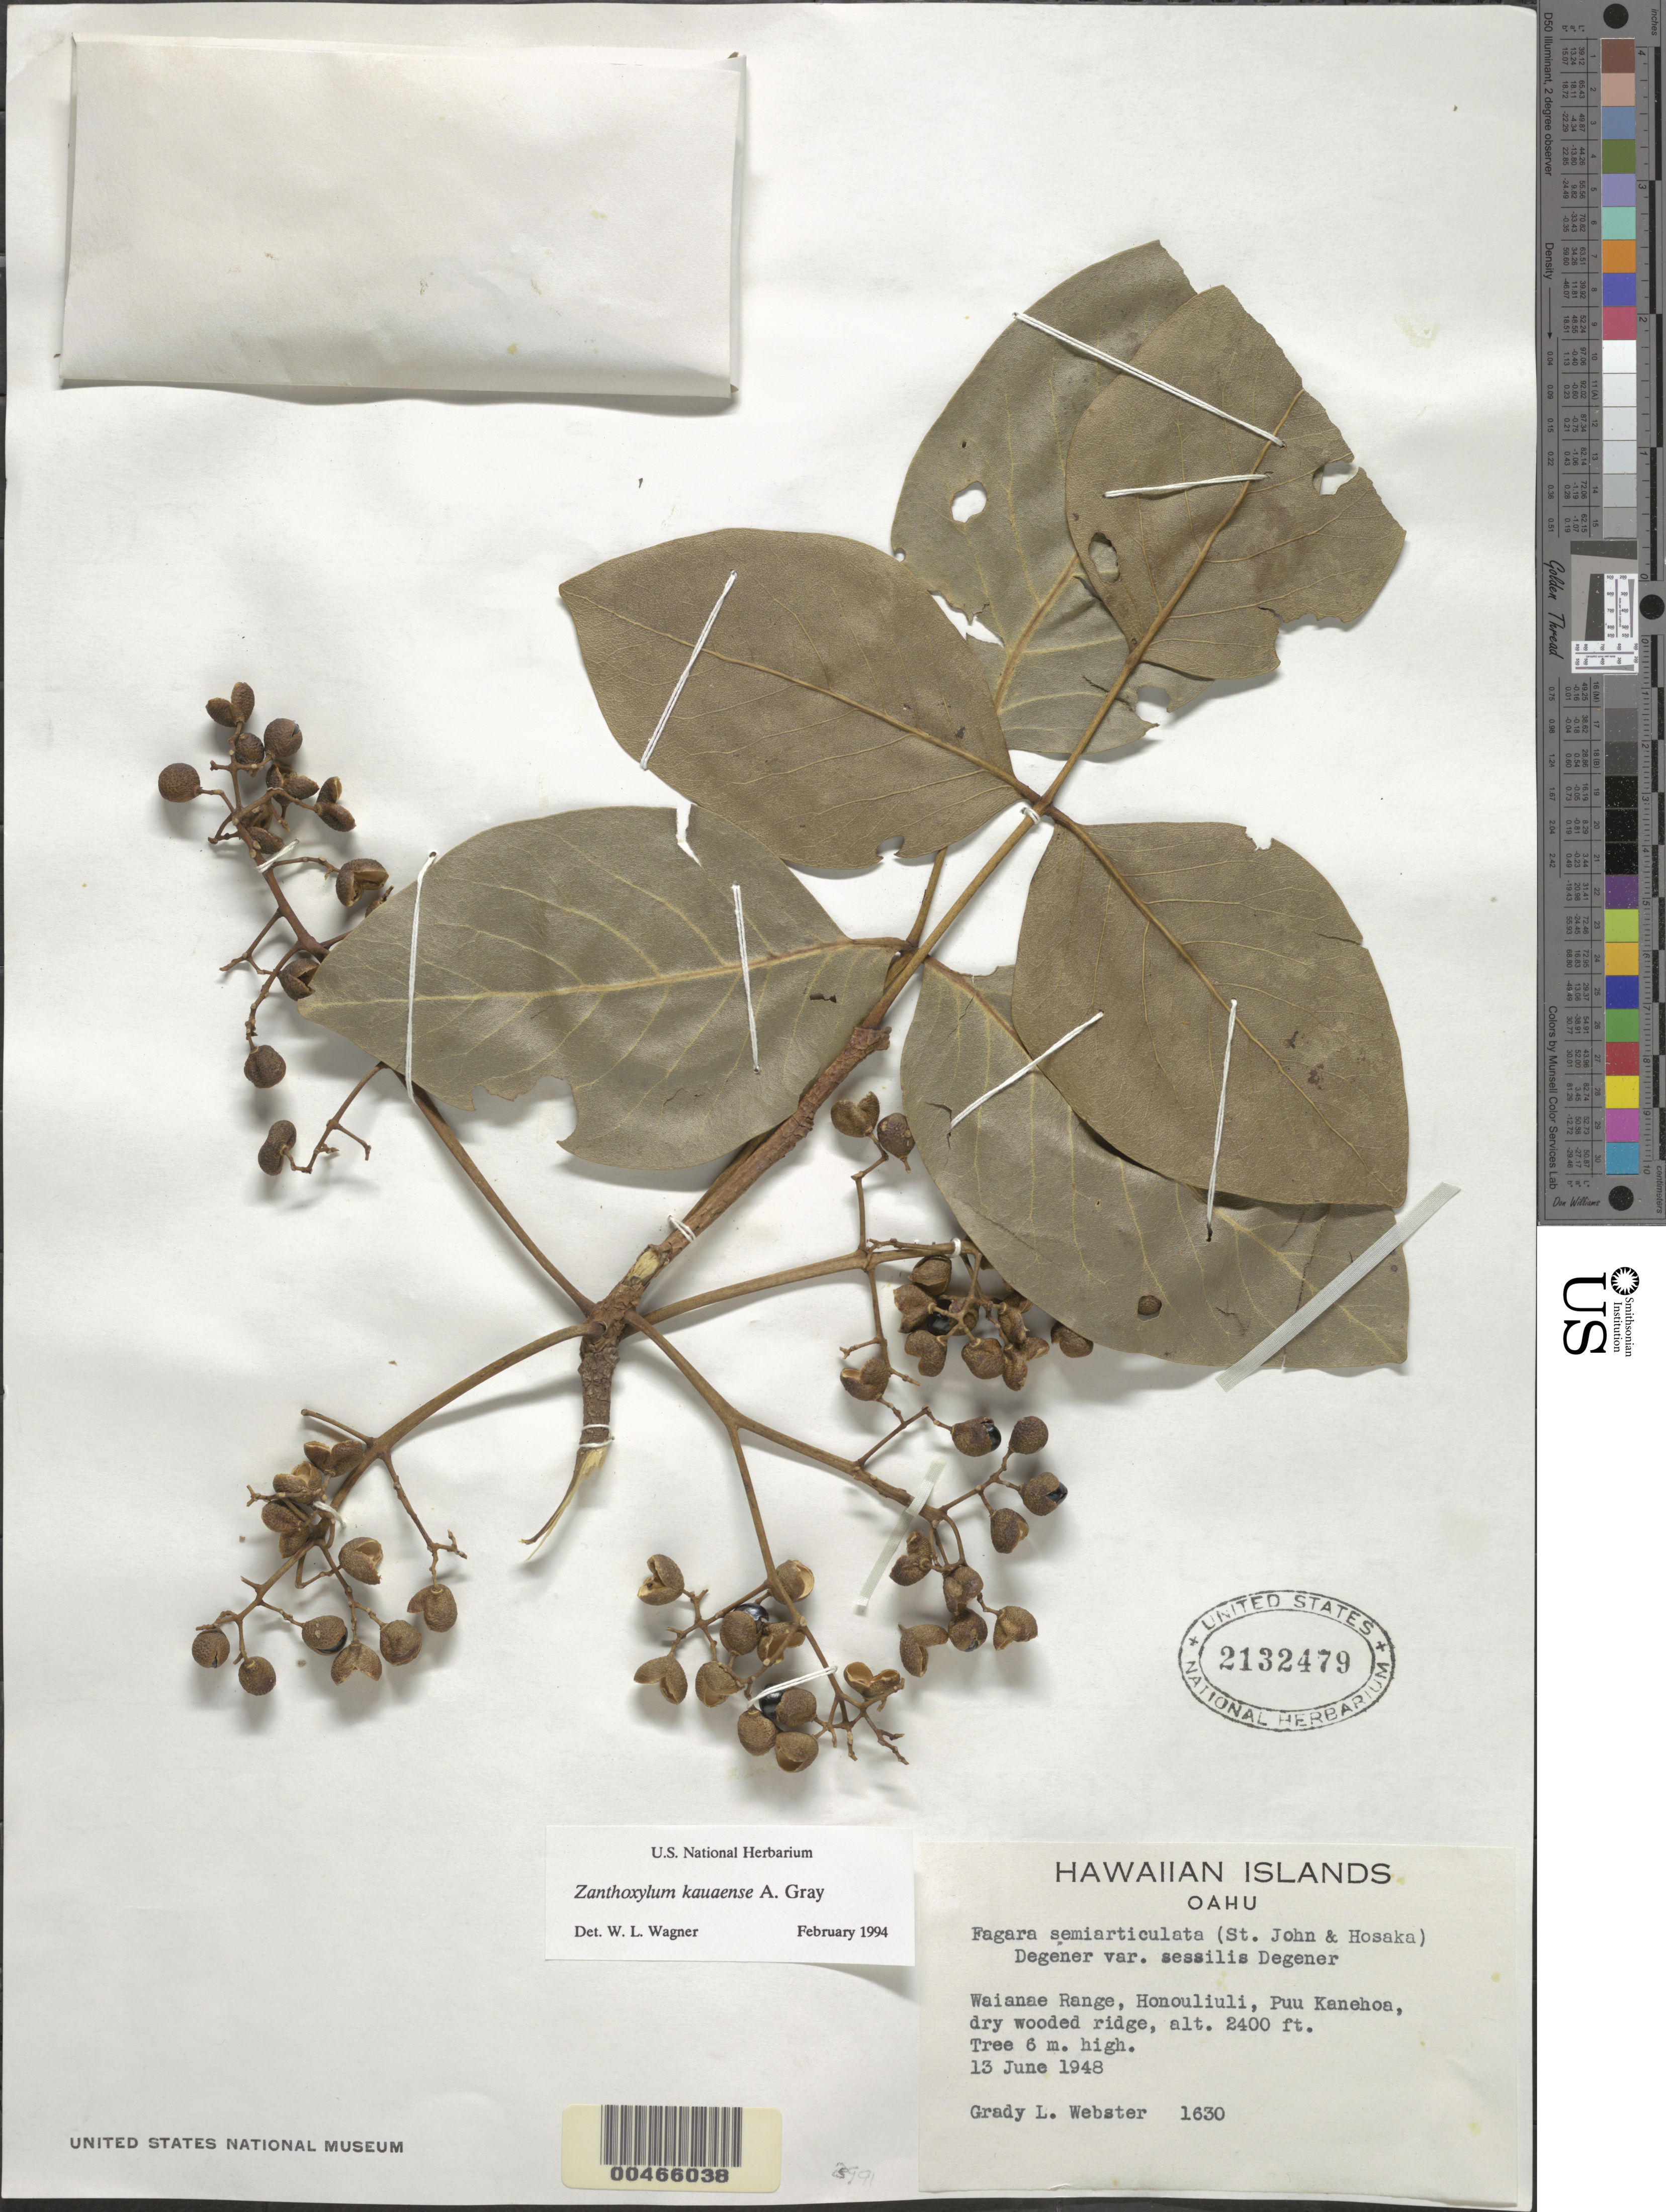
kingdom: Plantae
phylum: Tracheophyta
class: Magnoliopsida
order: Sapindales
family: Rutaceae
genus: Zanthoxylum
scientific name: Zanthoxylum kauaense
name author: A. Gray in Wilkes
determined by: Wagner, W. L., (BOT), Smithsonian Institution - National Museum of Natural History (UNITED STATES)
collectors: G. L. Webster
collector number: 1630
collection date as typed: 13 Jun 1948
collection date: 1948-06-13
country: United States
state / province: Hawaii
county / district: Honolulu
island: Oahu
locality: Waianae Range, Honouliuli, Puu Kanehoa.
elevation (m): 732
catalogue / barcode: US 2132479